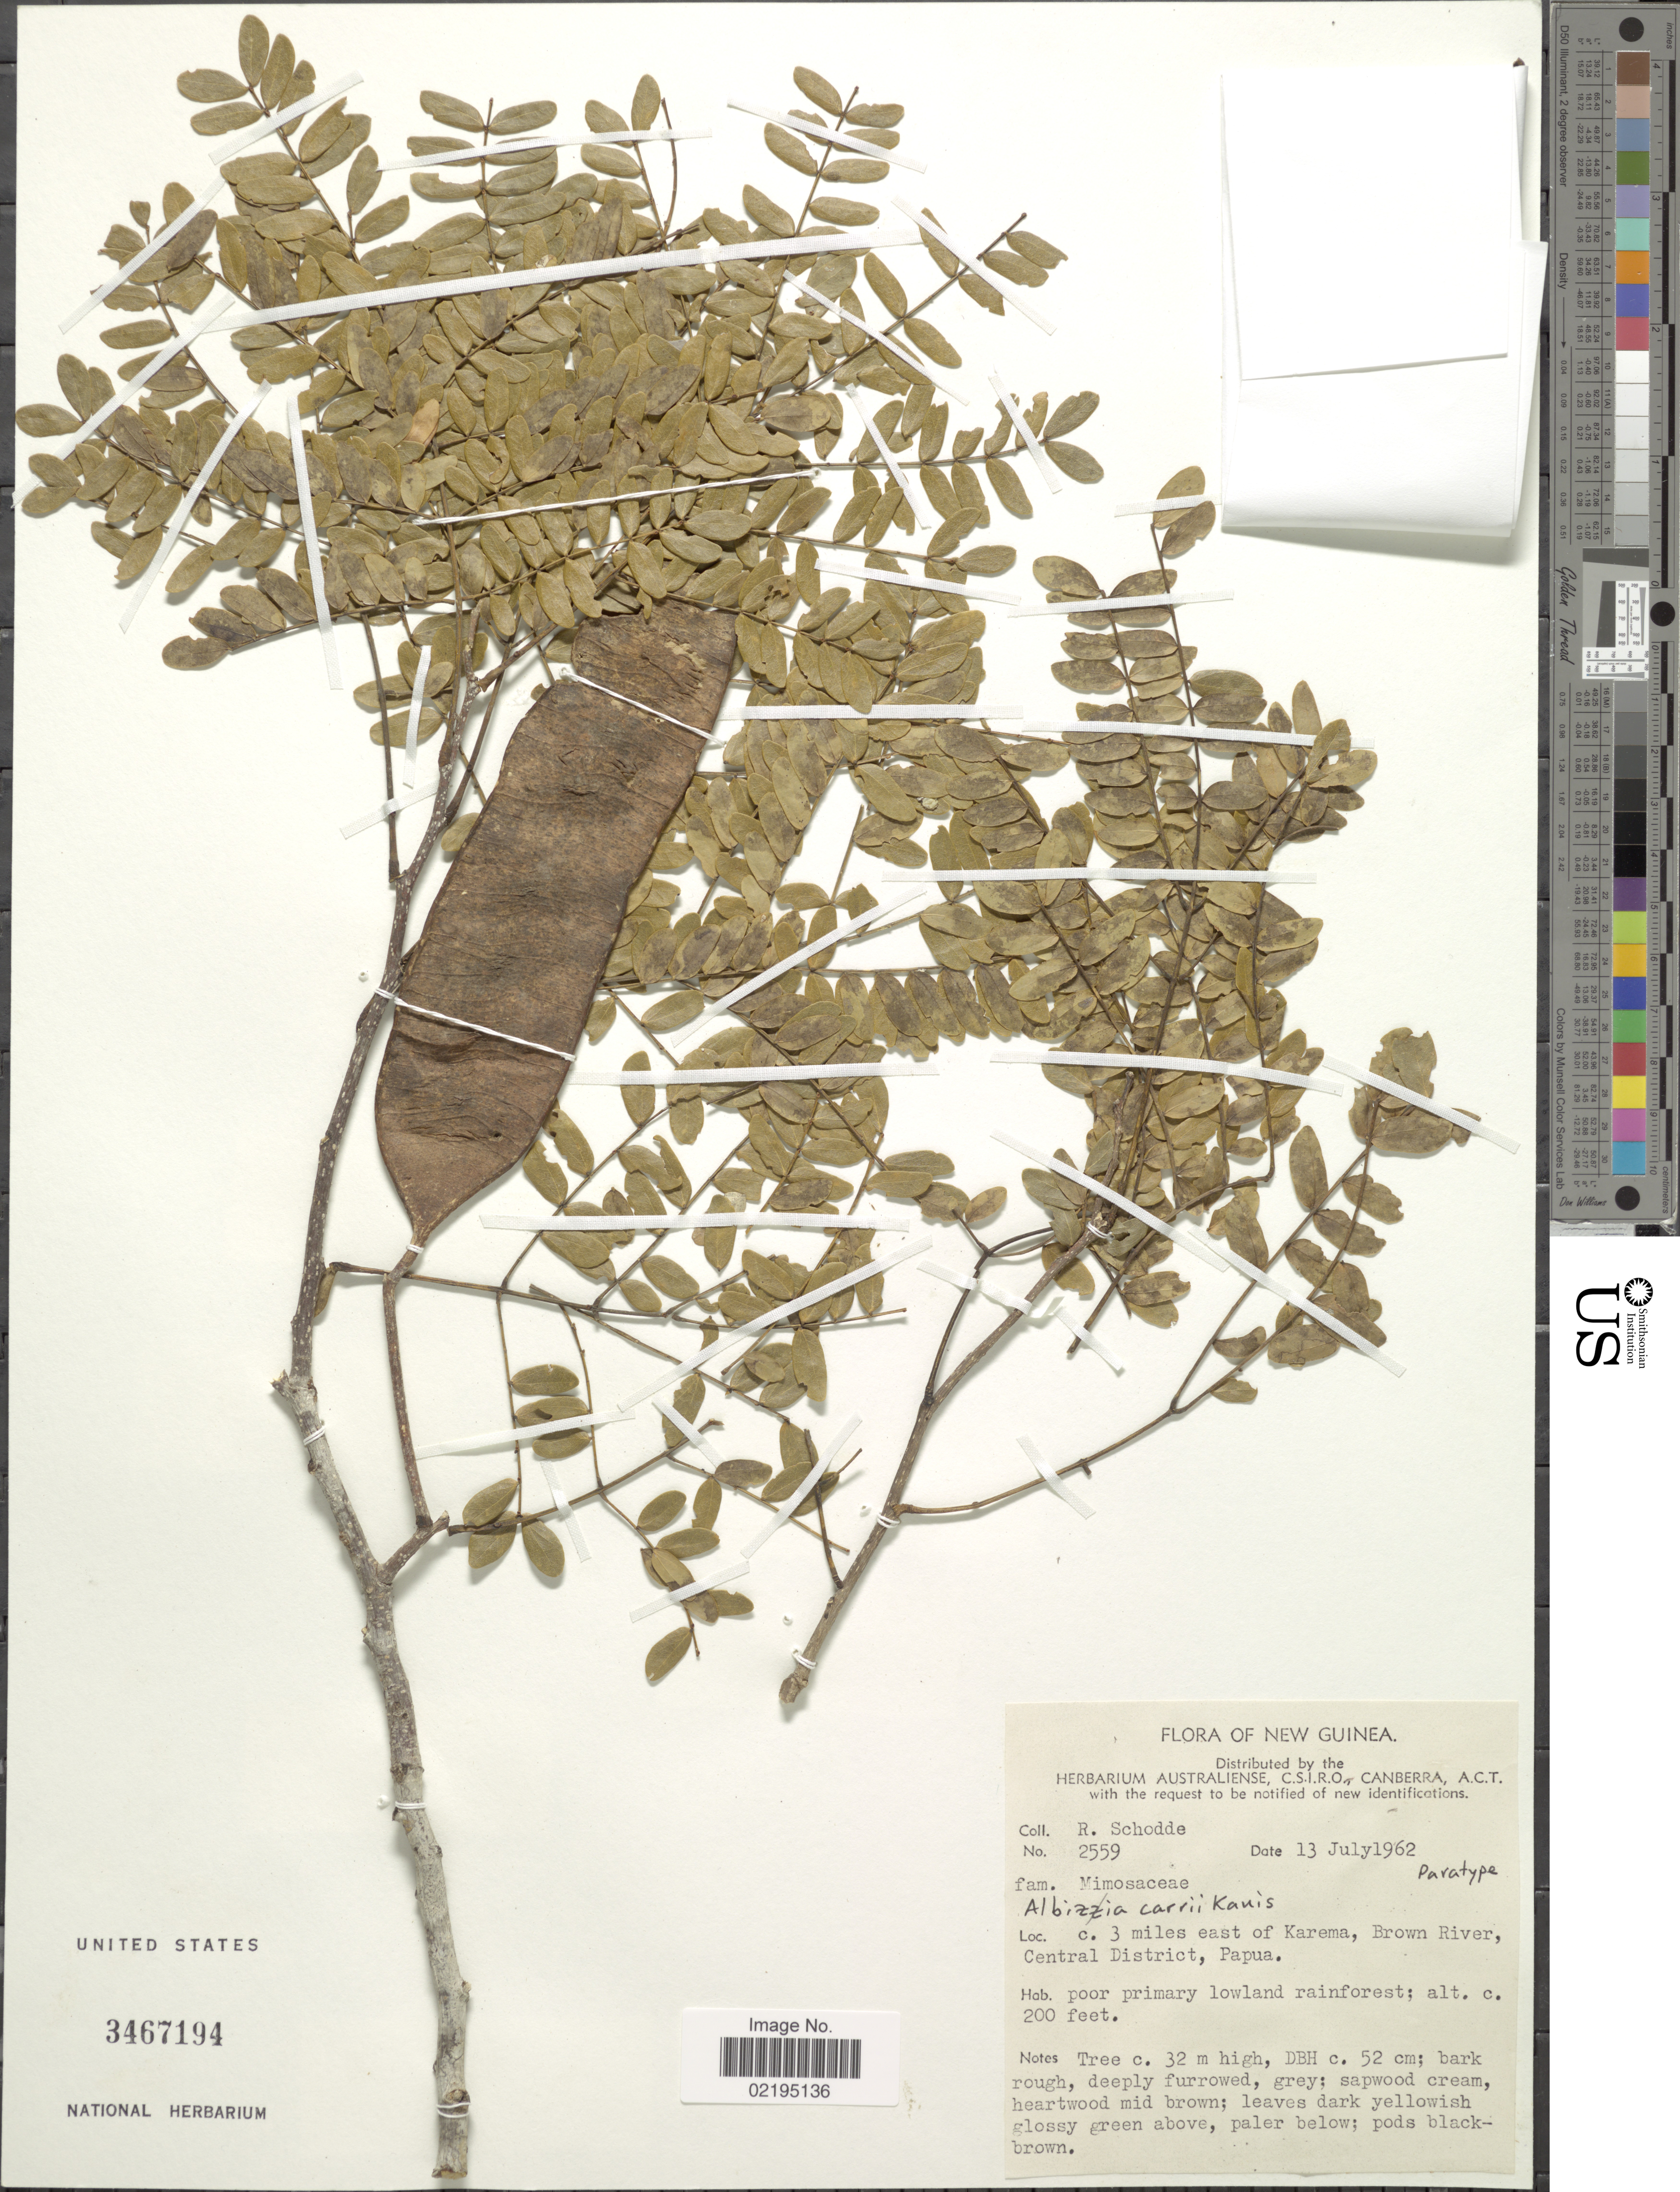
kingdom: Plantae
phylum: Tracheophyta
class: Magnoliopsida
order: Fabales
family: Fabaceae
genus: Albizia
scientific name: Albizia carrii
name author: Kanis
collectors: R. Schodde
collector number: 2559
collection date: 1962-07-13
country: Indonesia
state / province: Papua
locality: C. 3 miles east of Karema, Brown River, Central District.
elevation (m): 61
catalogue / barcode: US 3467194